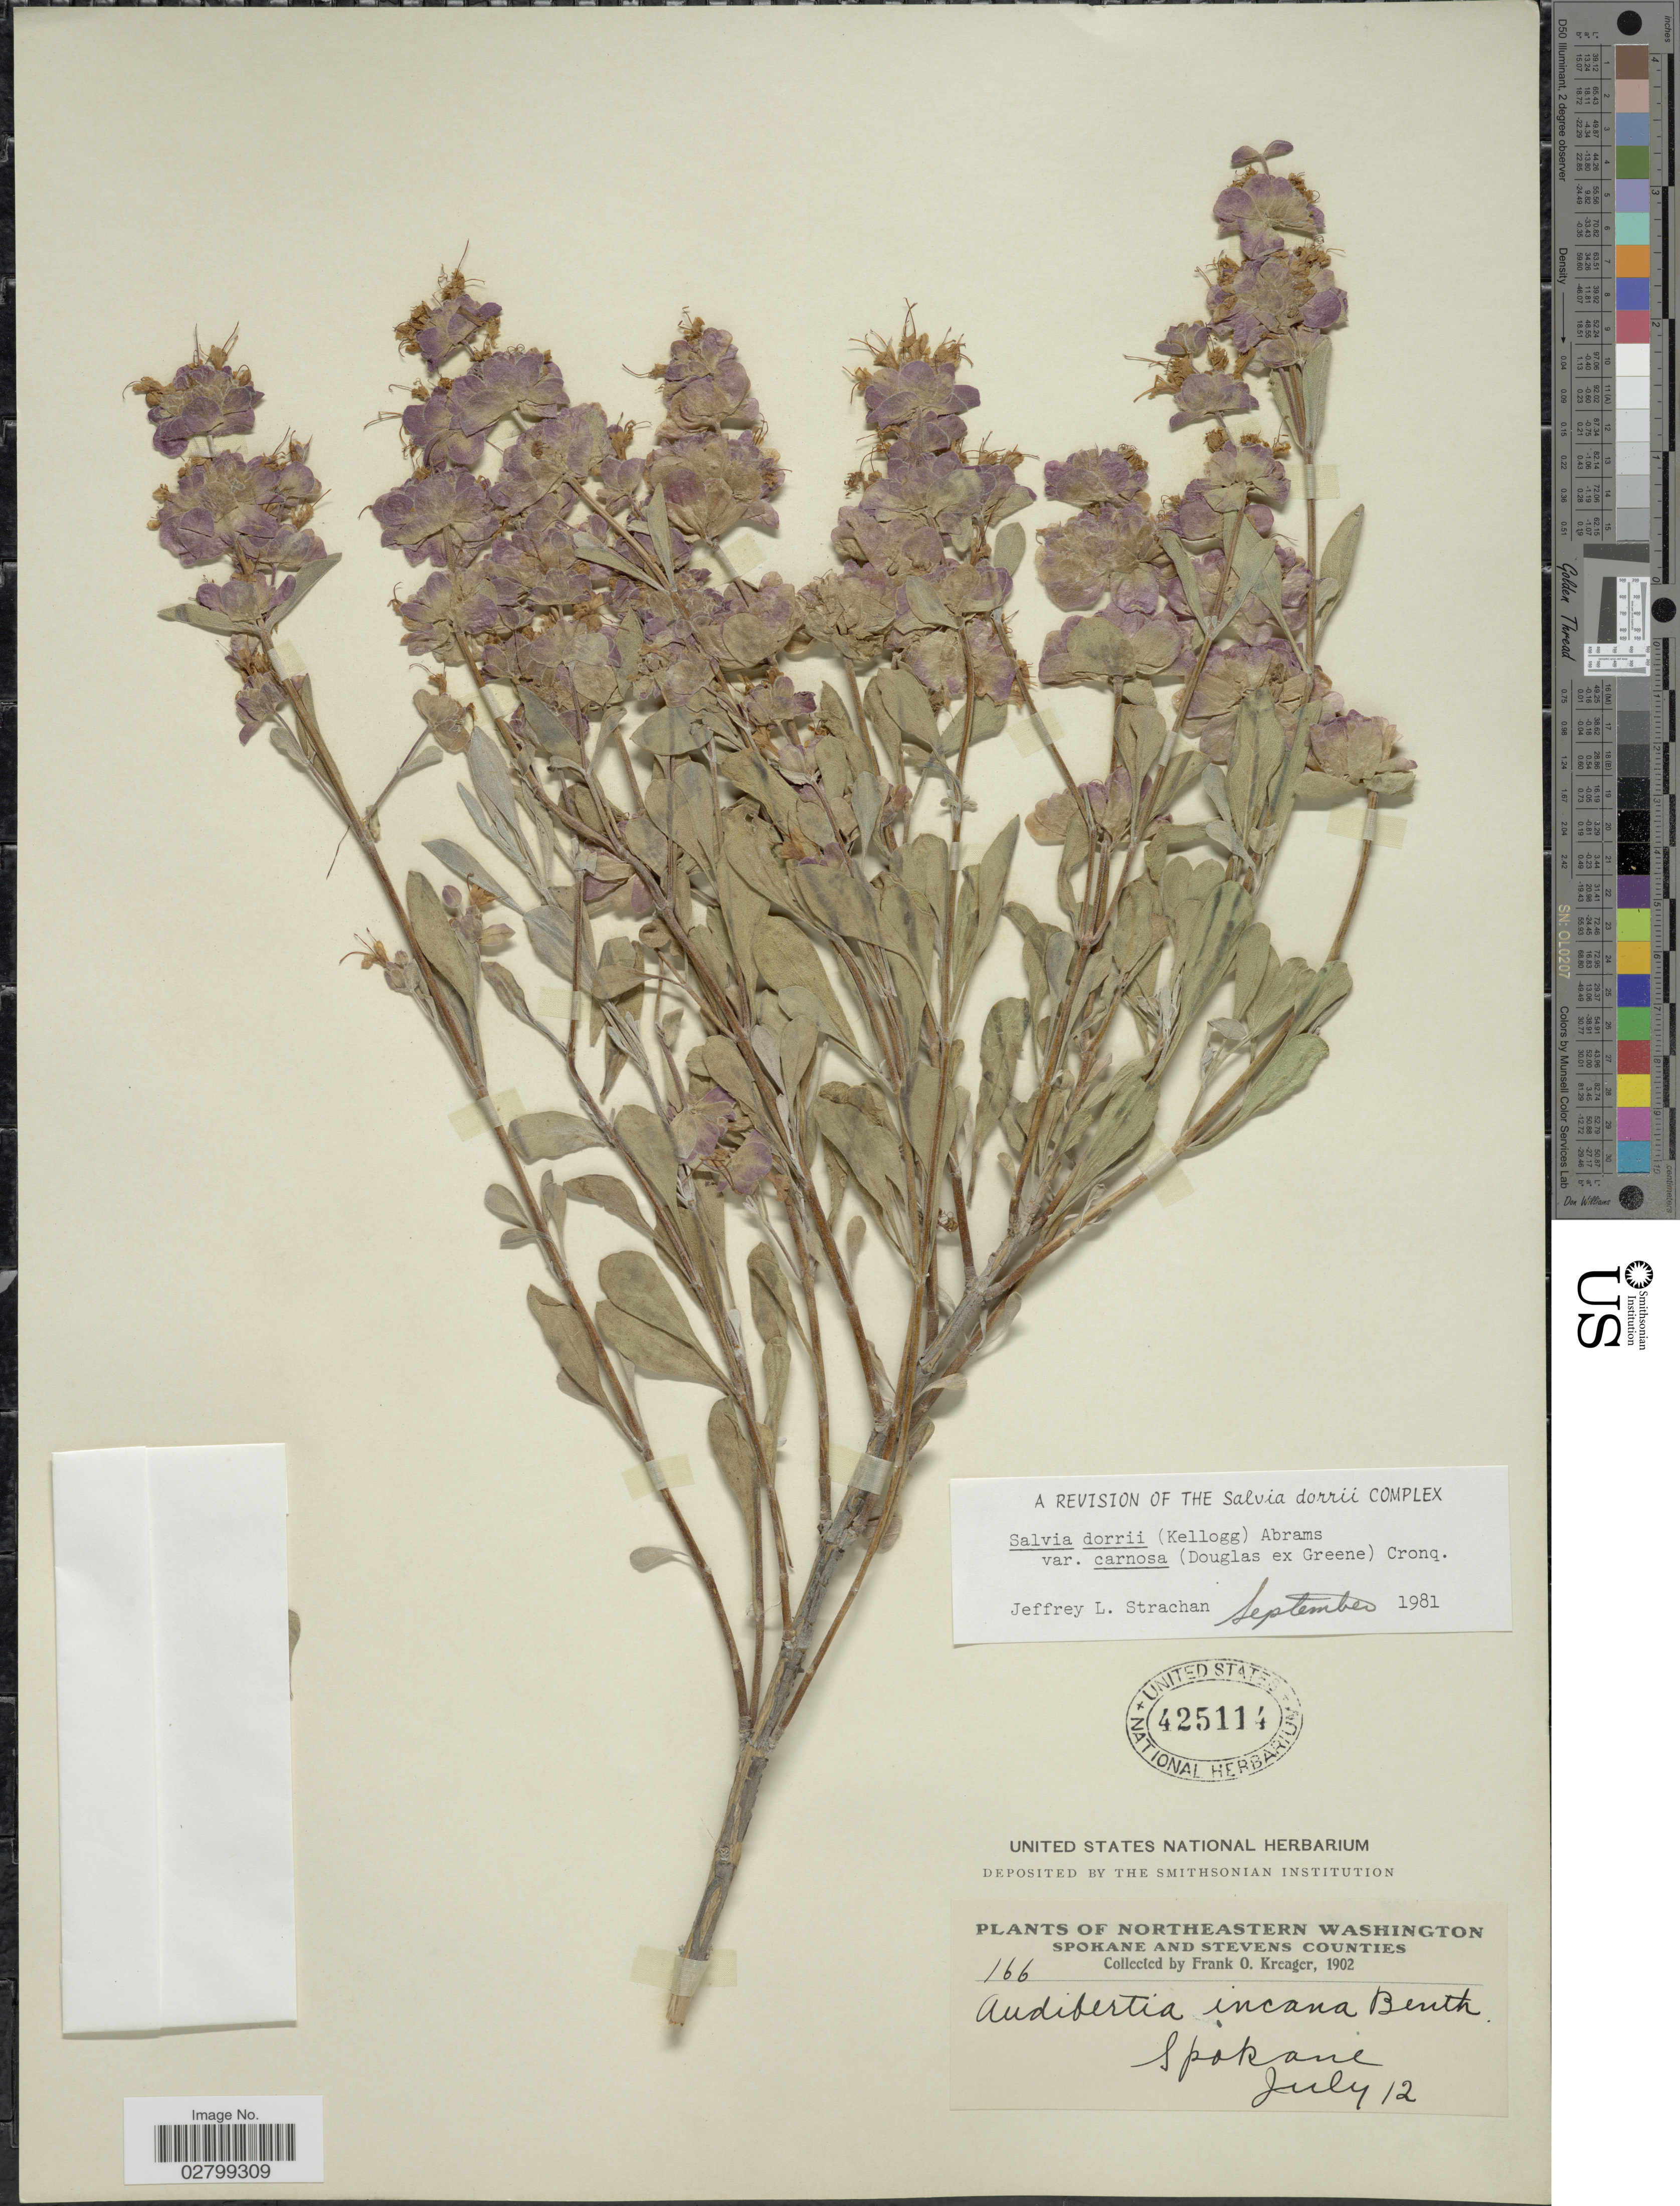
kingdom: Plantae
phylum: Tracheophyta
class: Magnoliopsida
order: Lamiales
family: Lamiaceae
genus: Salvia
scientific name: Salvia dorrii var. carnosa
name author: (Dougl.) Abrams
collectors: F. Kreager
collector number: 166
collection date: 1902-07-12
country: United States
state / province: Washington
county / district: Spokane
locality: Northeastern Washington. Spokane County.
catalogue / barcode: US 425114